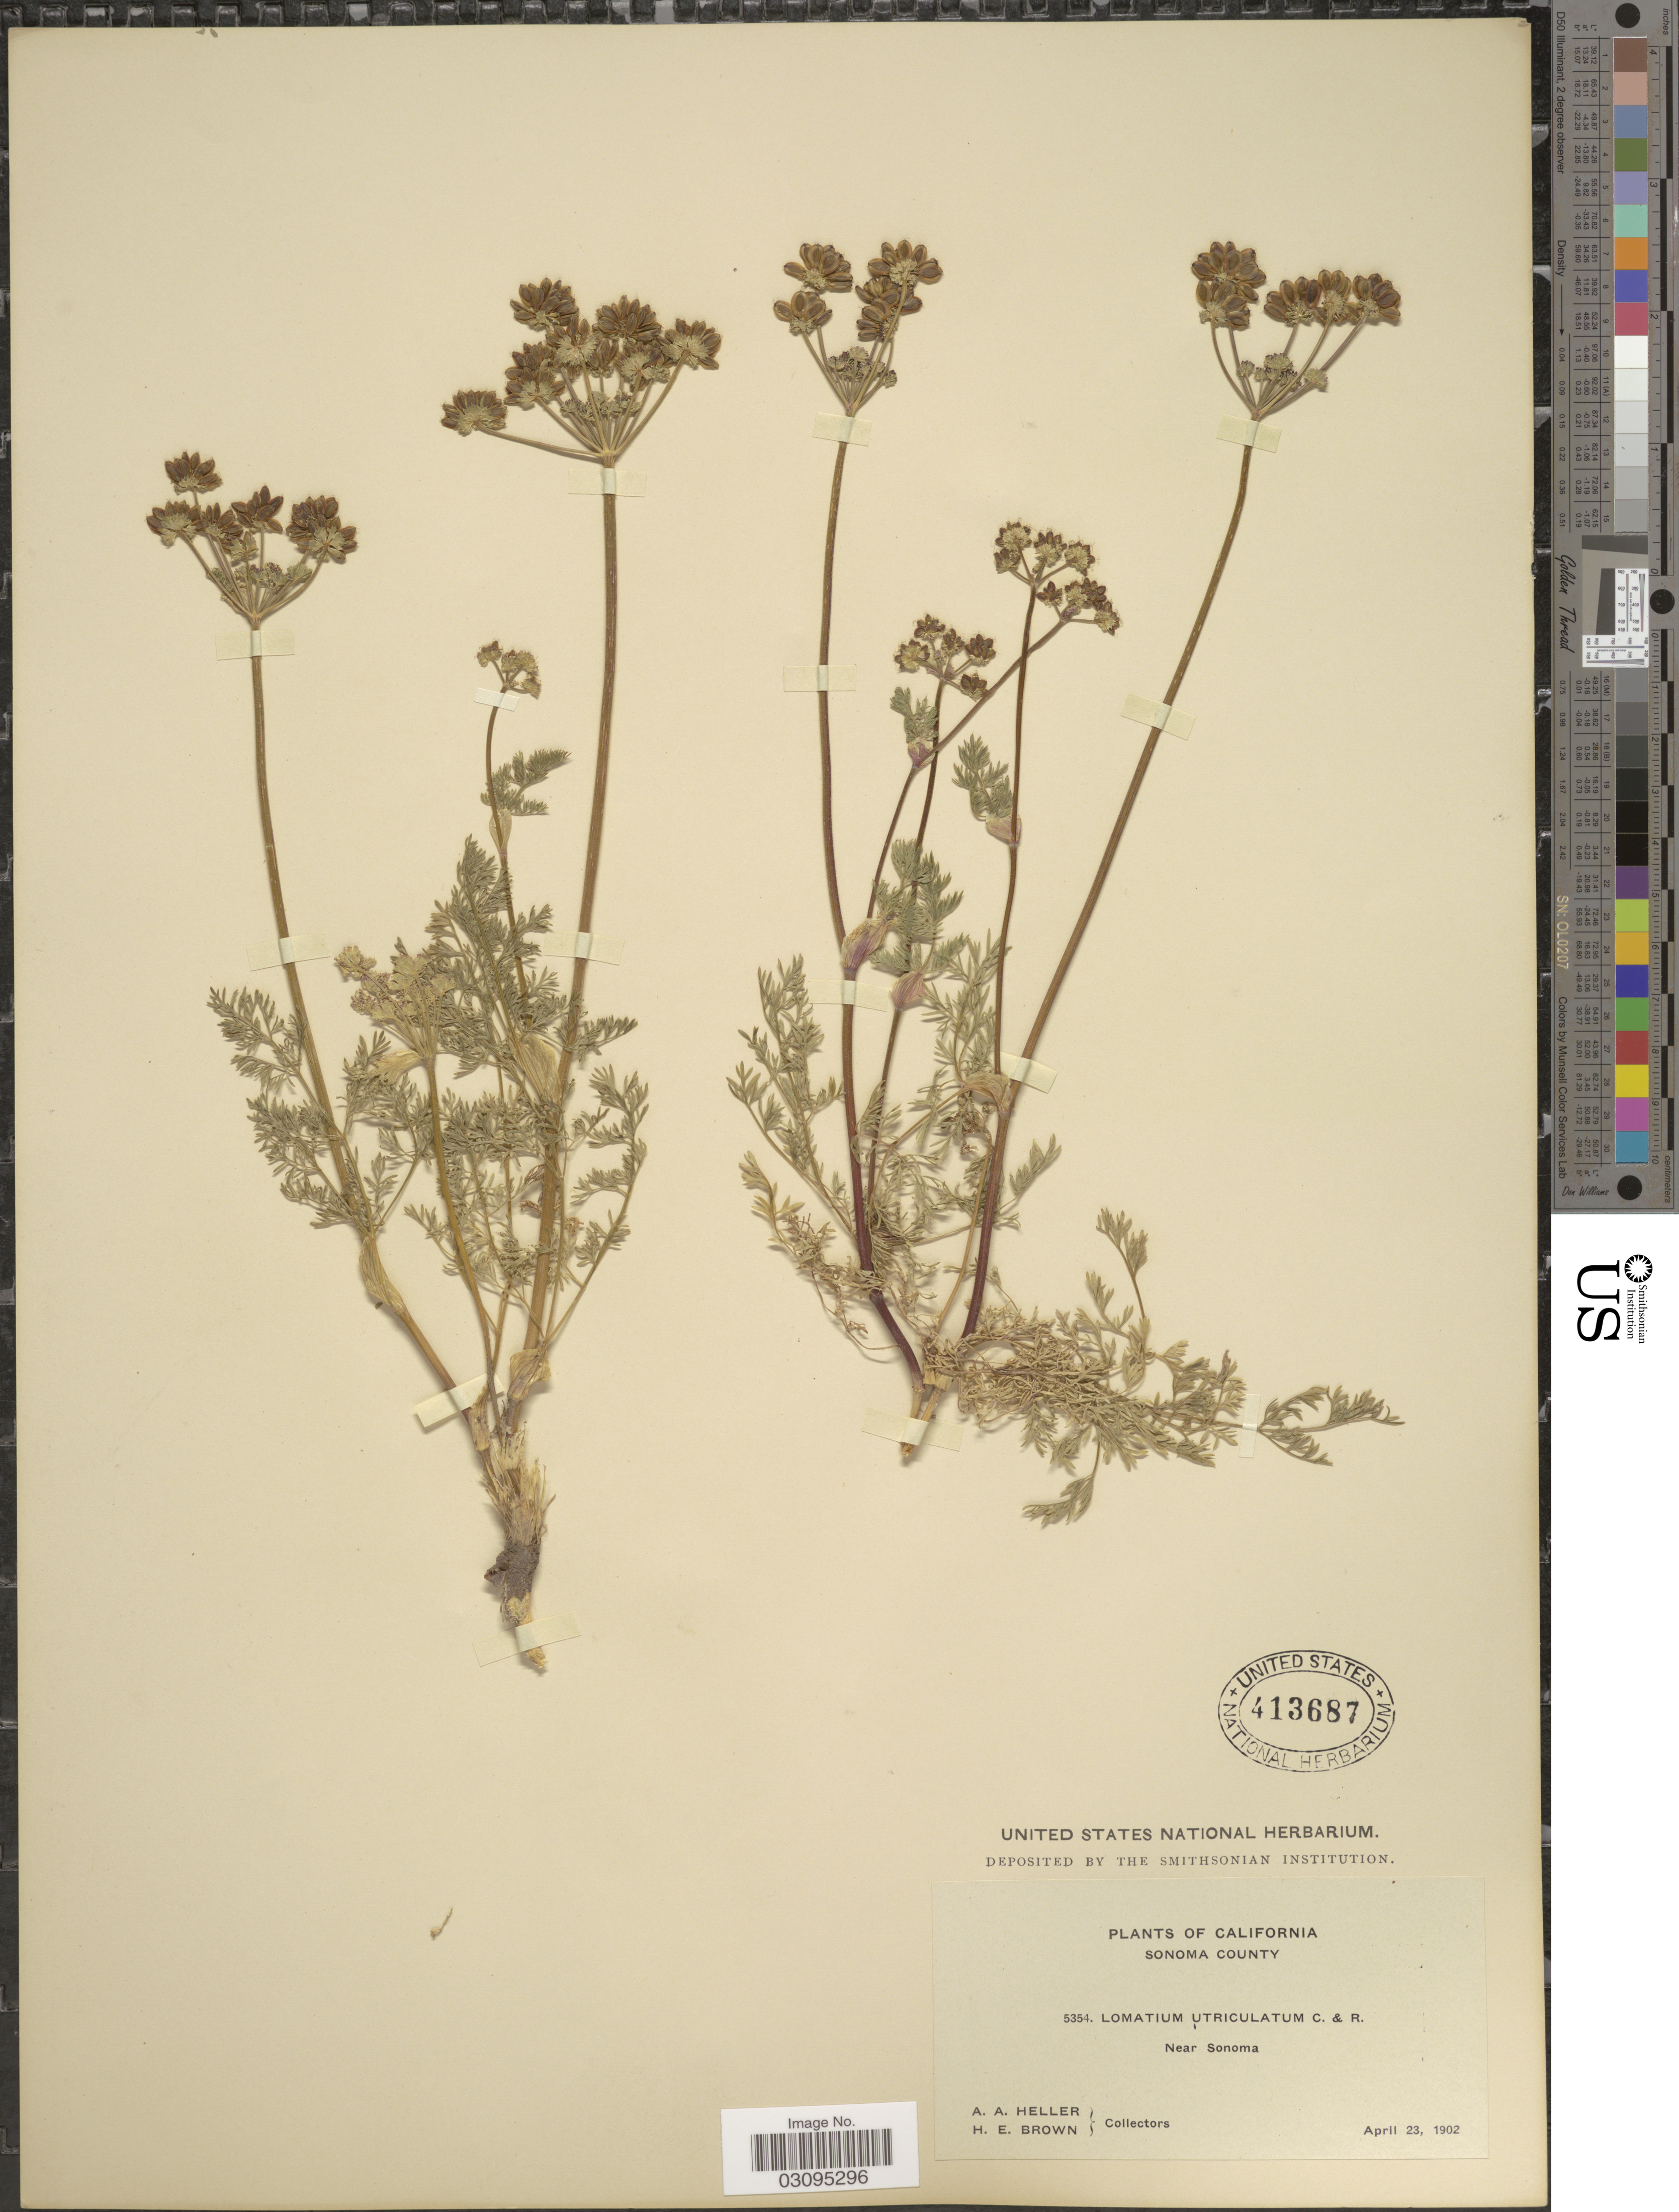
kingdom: Plantae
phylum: Tracheophyta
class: Magnoliopsida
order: Apiales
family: Apiaceae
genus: Lomatium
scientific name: Lomatium utriculatum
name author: (Nutt. ex Torr. & A. Gray) J.M. Coult. & Rose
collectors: A. A. Heller & H. E. Brown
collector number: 5354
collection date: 1902-04-23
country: United States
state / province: California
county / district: Sonoma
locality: Sonoma County, Near Sonoma.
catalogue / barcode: US 413687